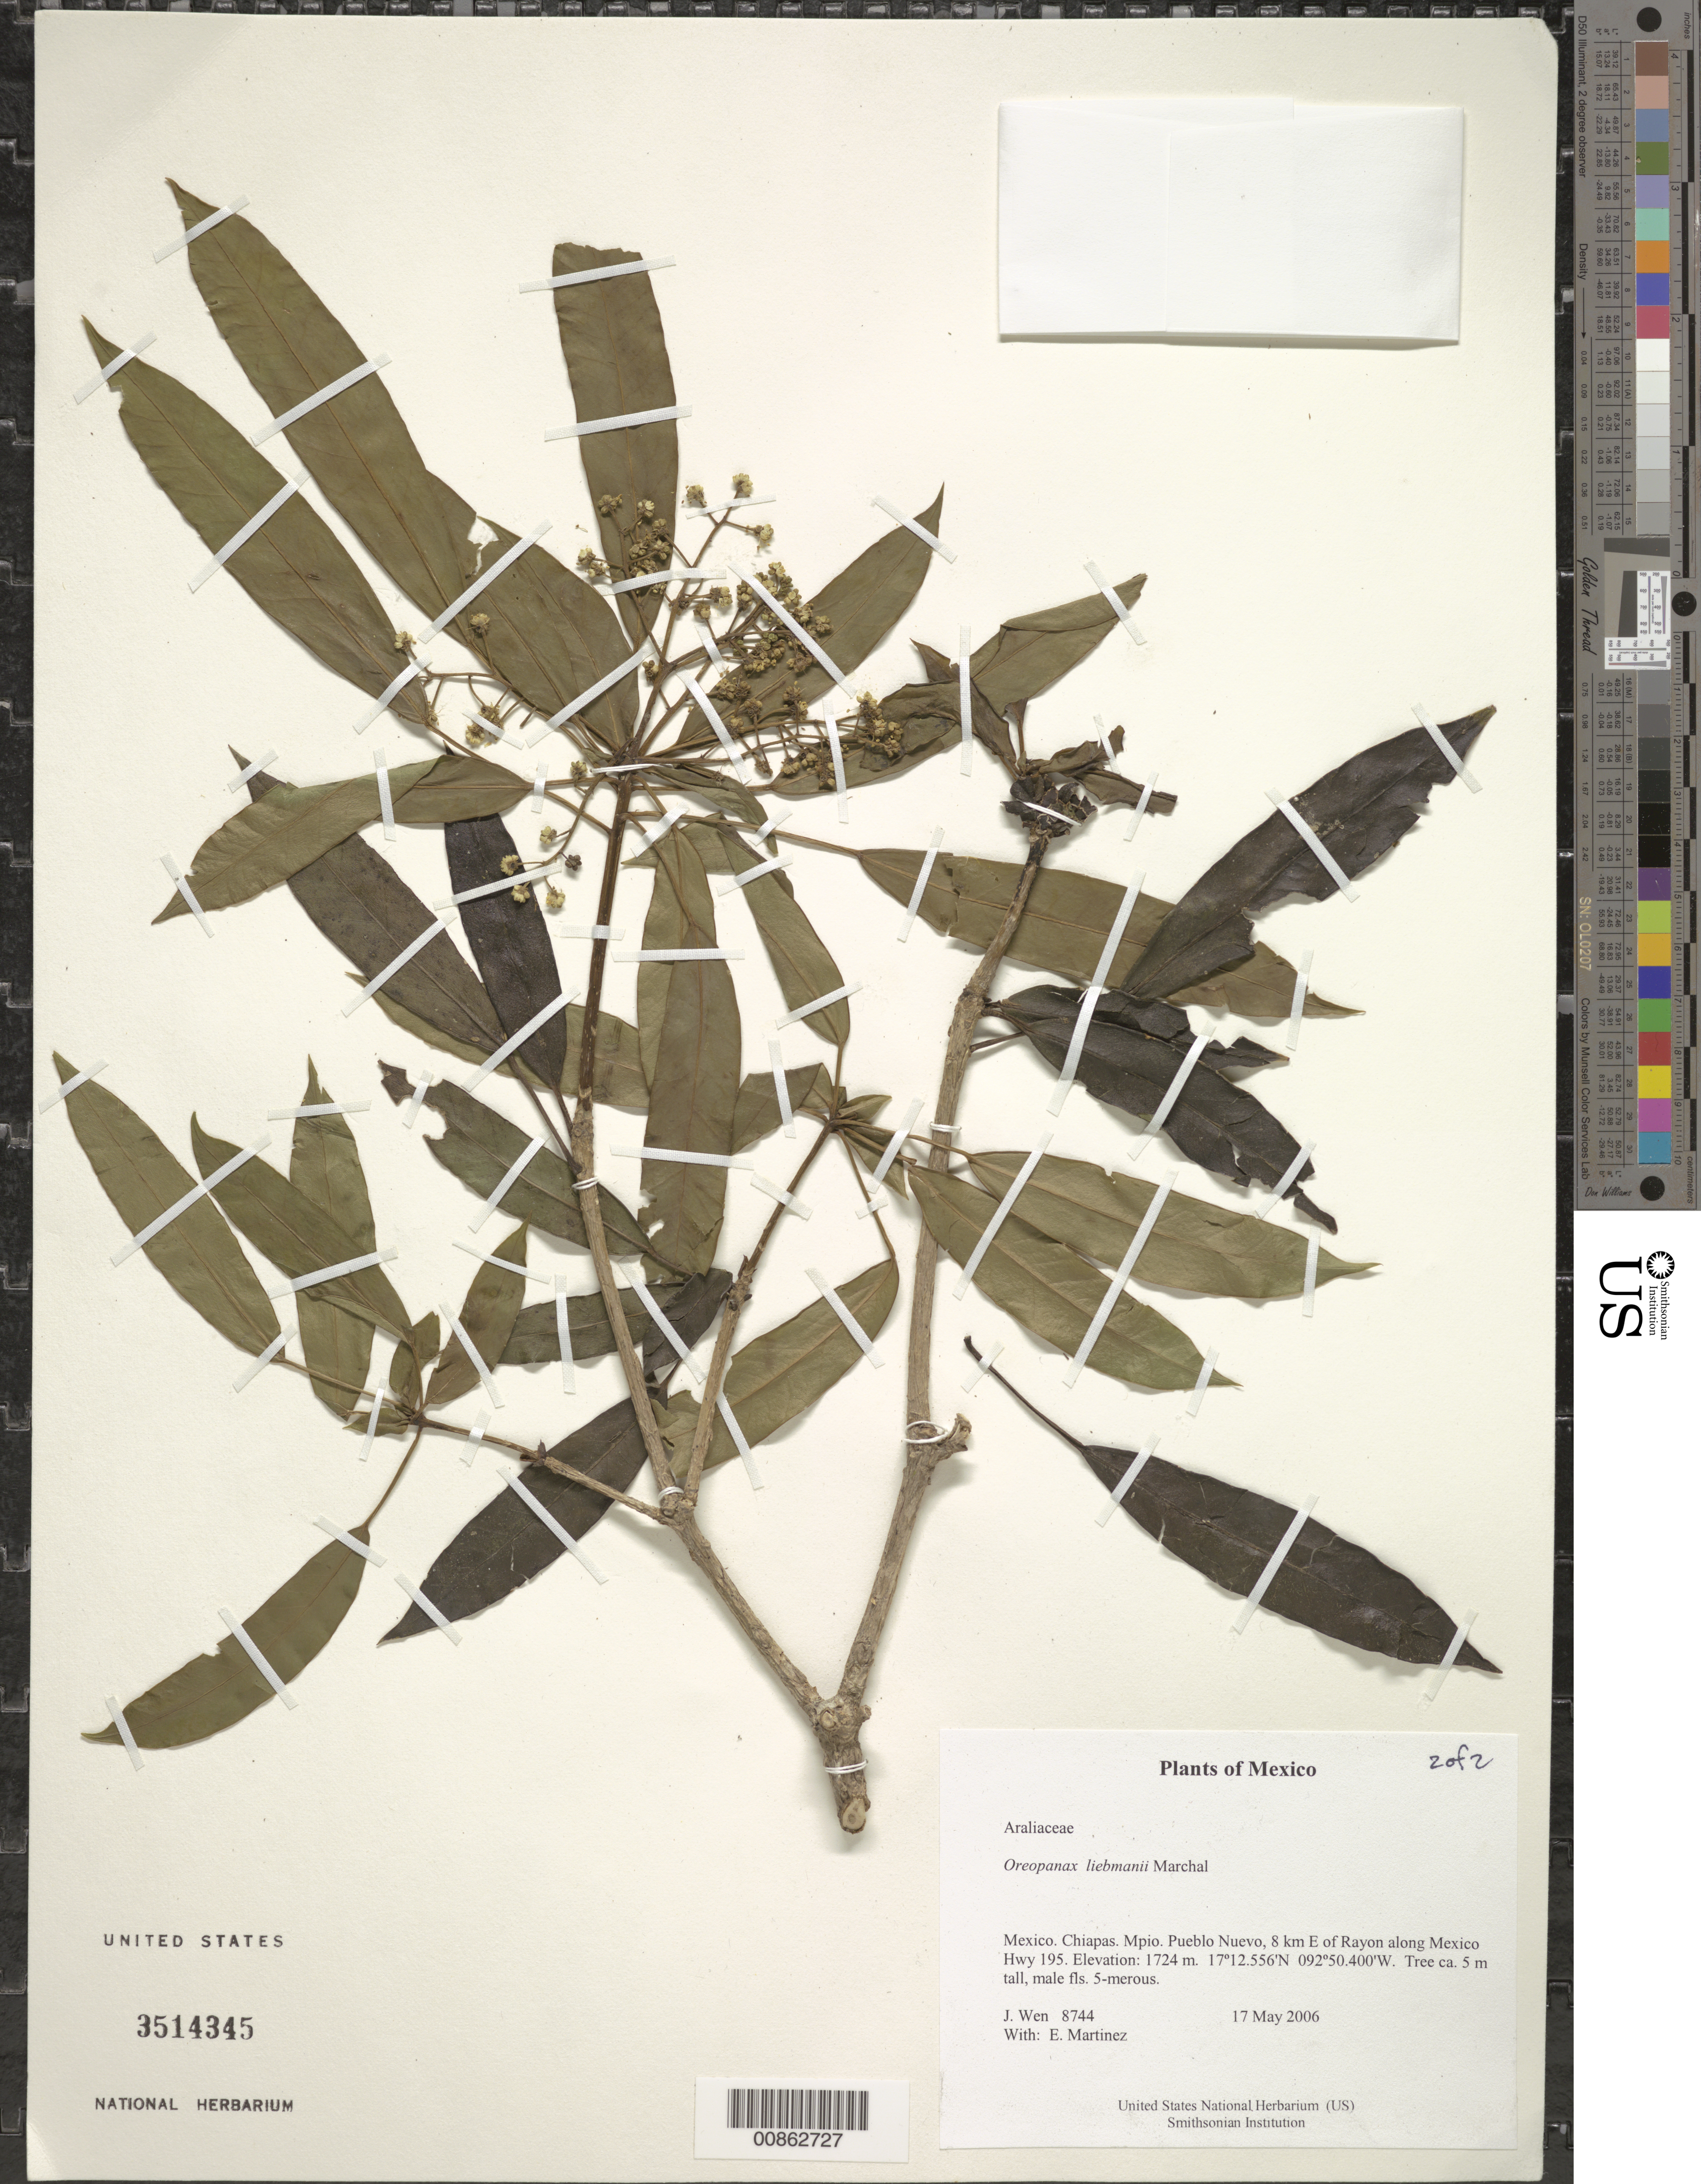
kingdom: Plantae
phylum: Tracheophyta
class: Magnoliopsida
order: Apiales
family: Araliaceae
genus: Oreopanax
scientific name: Oreopanax nymphaeifolius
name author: (Hibberd) G. Nicholson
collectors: J. Wen & E. Martínez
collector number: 8744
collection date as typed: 17 May 2006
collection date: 2006-05-17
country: Mexico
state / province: Chiapas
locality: Mpio. Pueblo Nuevo, 8 km E of Rayon along Mexico Hwy 195.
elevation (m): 1724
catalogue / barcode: US 3514345